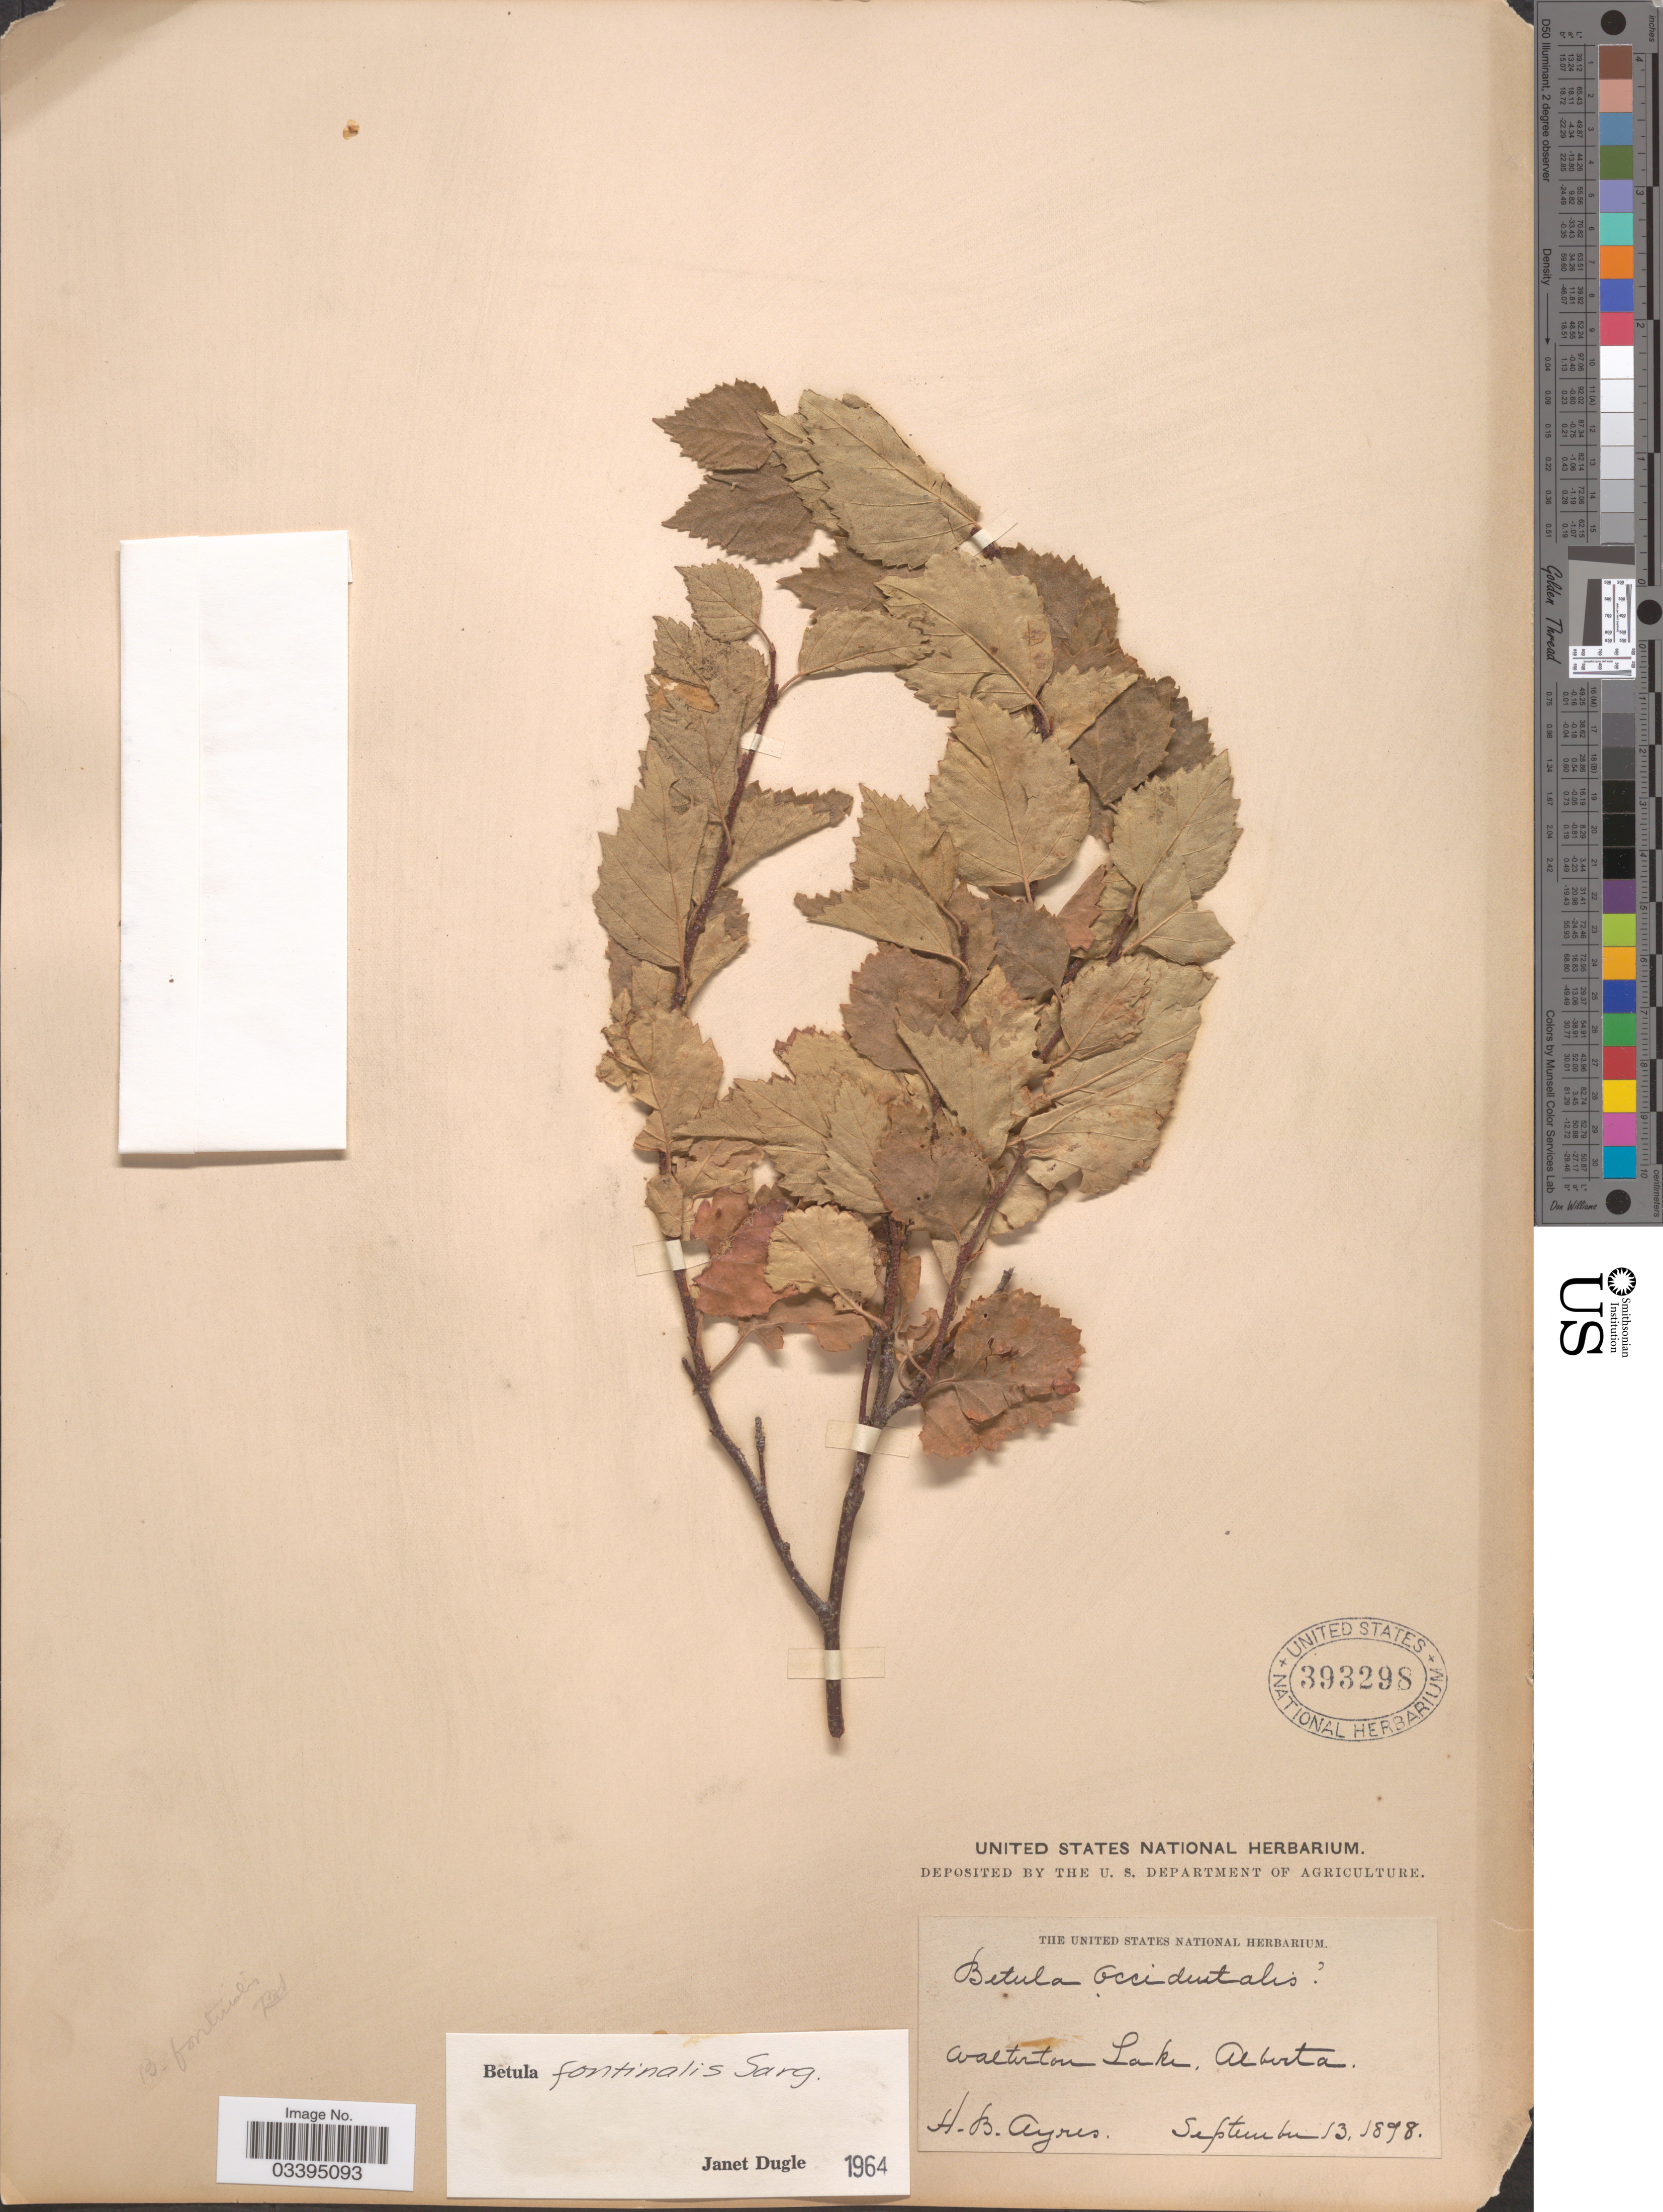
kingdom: Plantae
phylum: Tracheophyta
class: Magnoliopsida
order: Fagales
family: Betulaceae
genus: Betula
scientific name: Betula fontinalis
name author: Sarg.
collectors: H. Ayres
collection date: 1898-09-13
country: Canada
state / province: Alberta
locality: Walterton Lake.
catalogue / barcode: US 393298